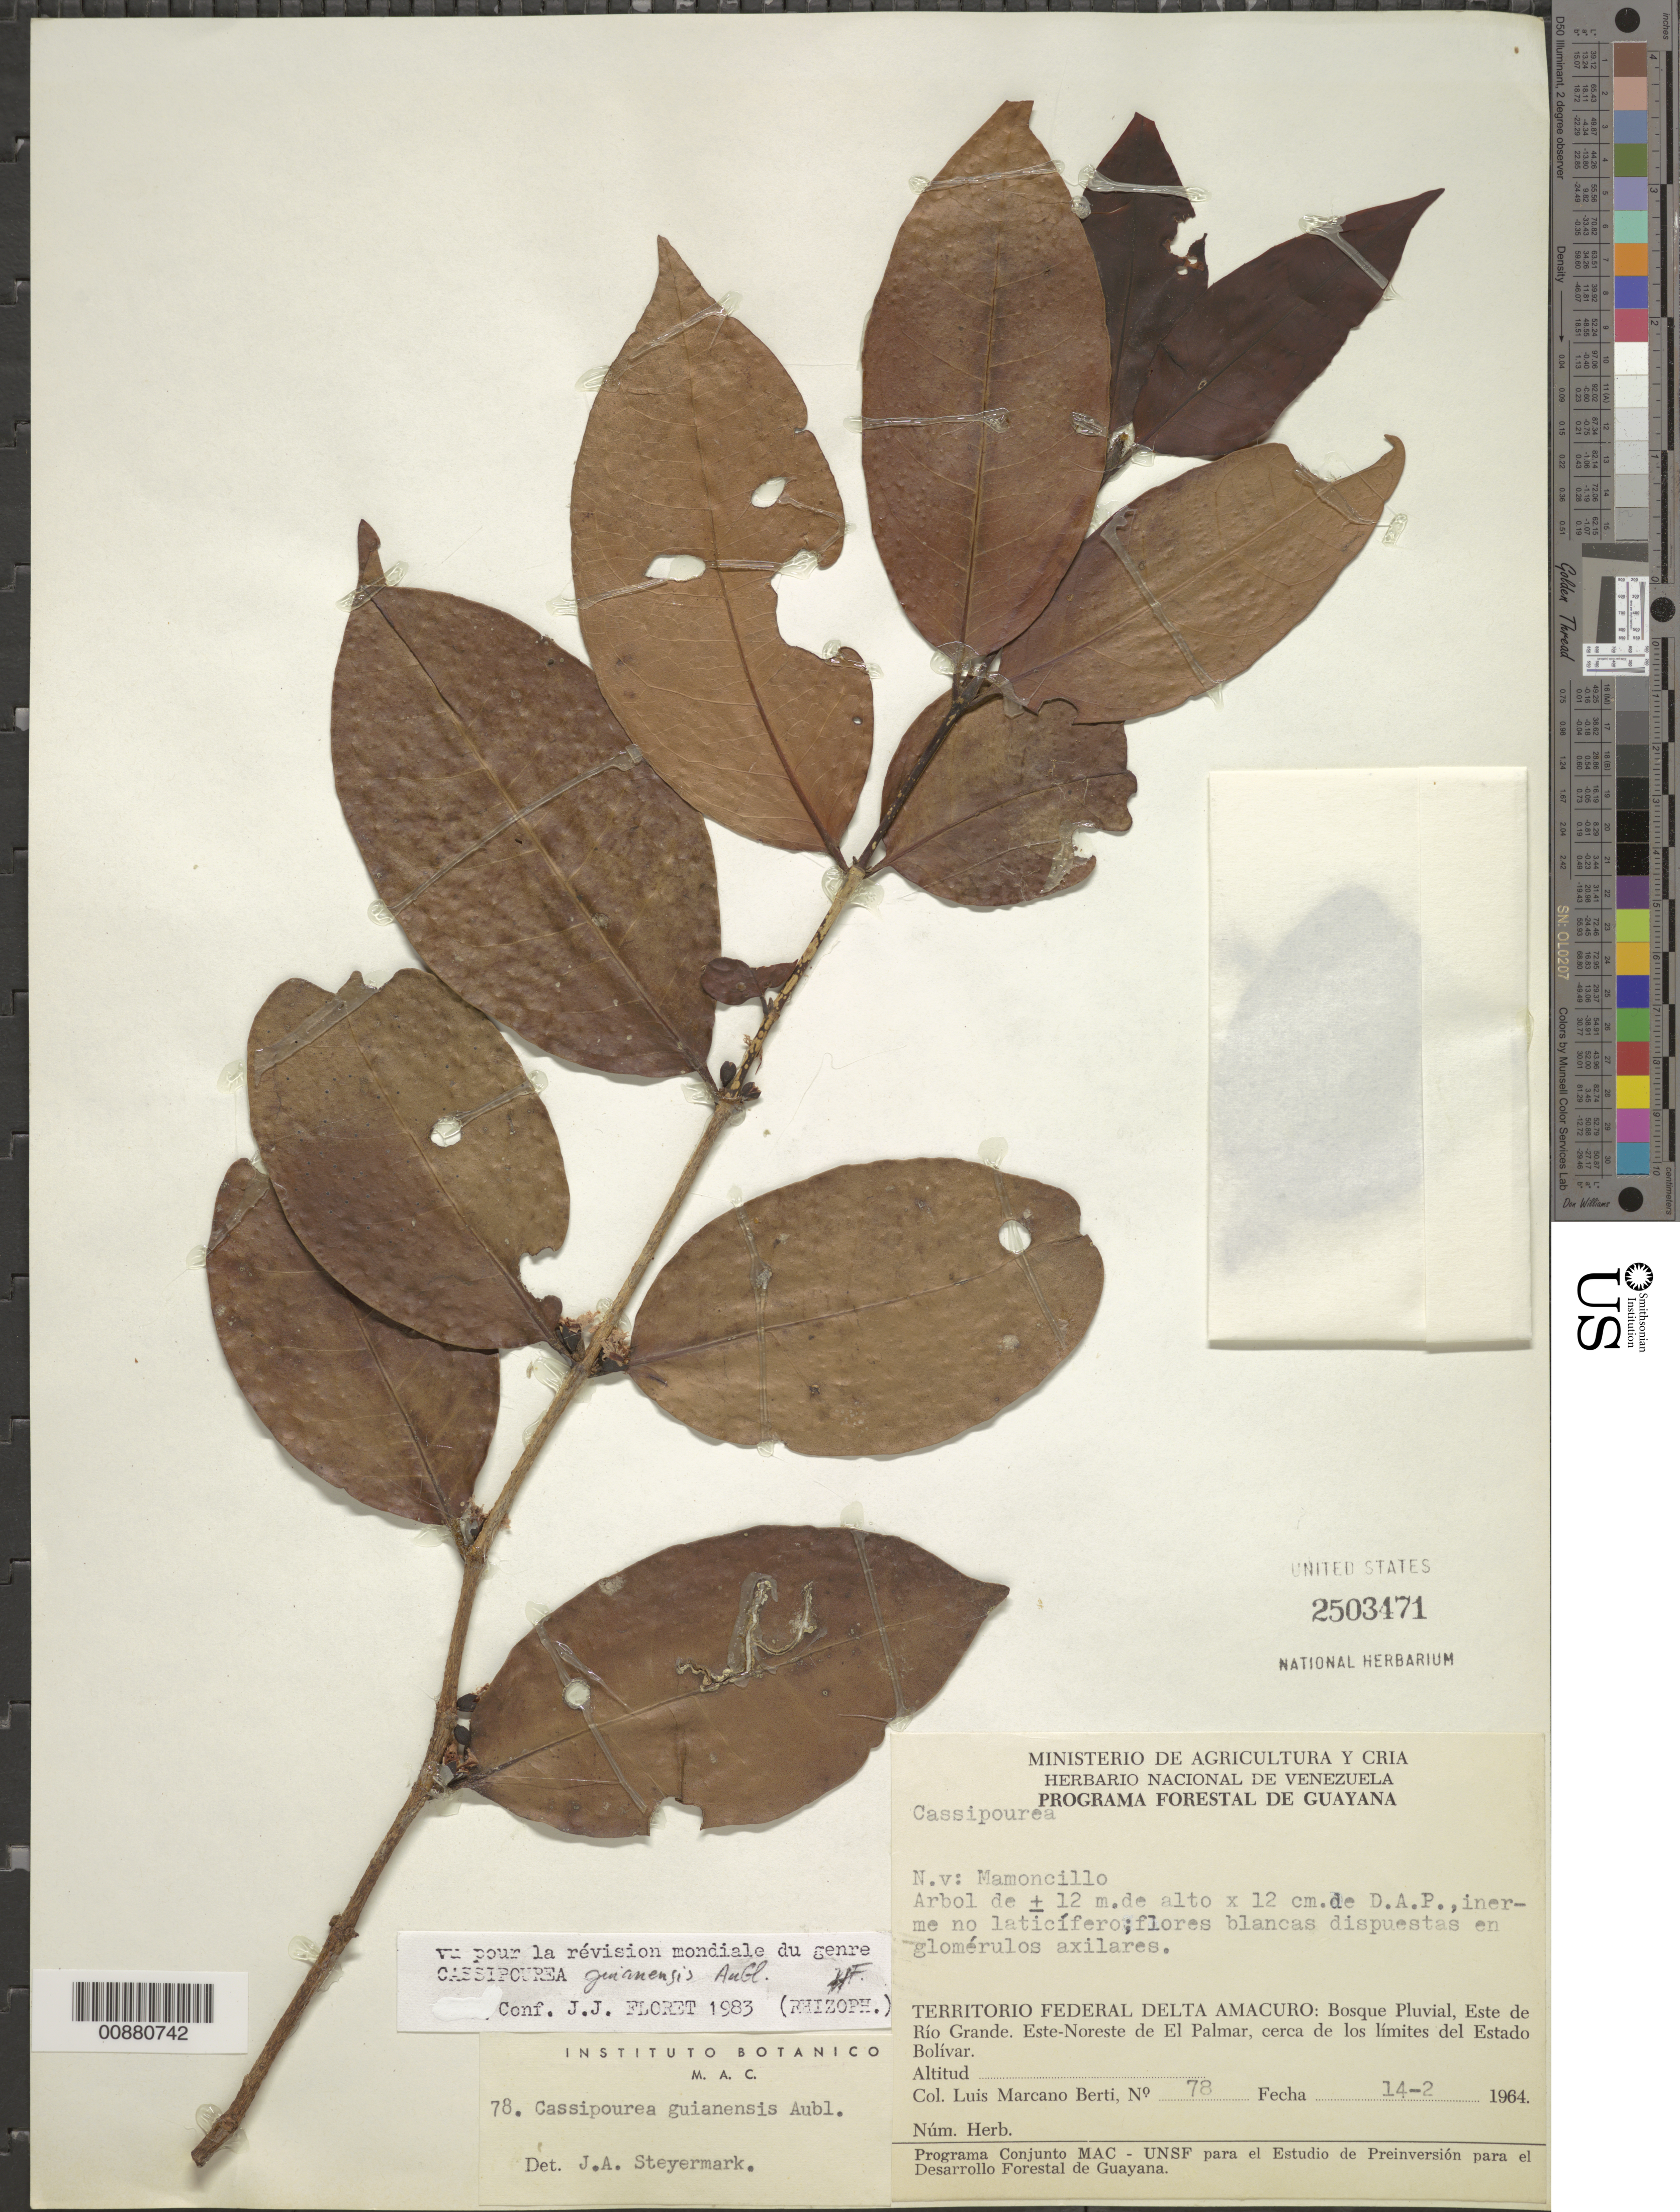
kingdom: Plantae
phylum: Tracheophyta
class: Magnoliopsida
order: Malpighiales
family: Rhizophoraceae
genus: Cassipourea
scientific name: Cassipourea guianensis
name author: Aubl.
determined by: Floret, J. J.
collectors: L. Marcano-Berti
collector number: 78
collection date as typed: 14-Feb-64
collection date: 1964-02-14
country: Venezuela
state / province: Delta Amacuro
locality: Este de Río Grande, ENE de El Palmar, cerca de los limites del Estado Bolívar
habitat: Bosque pluvial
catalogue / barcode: US 2503471